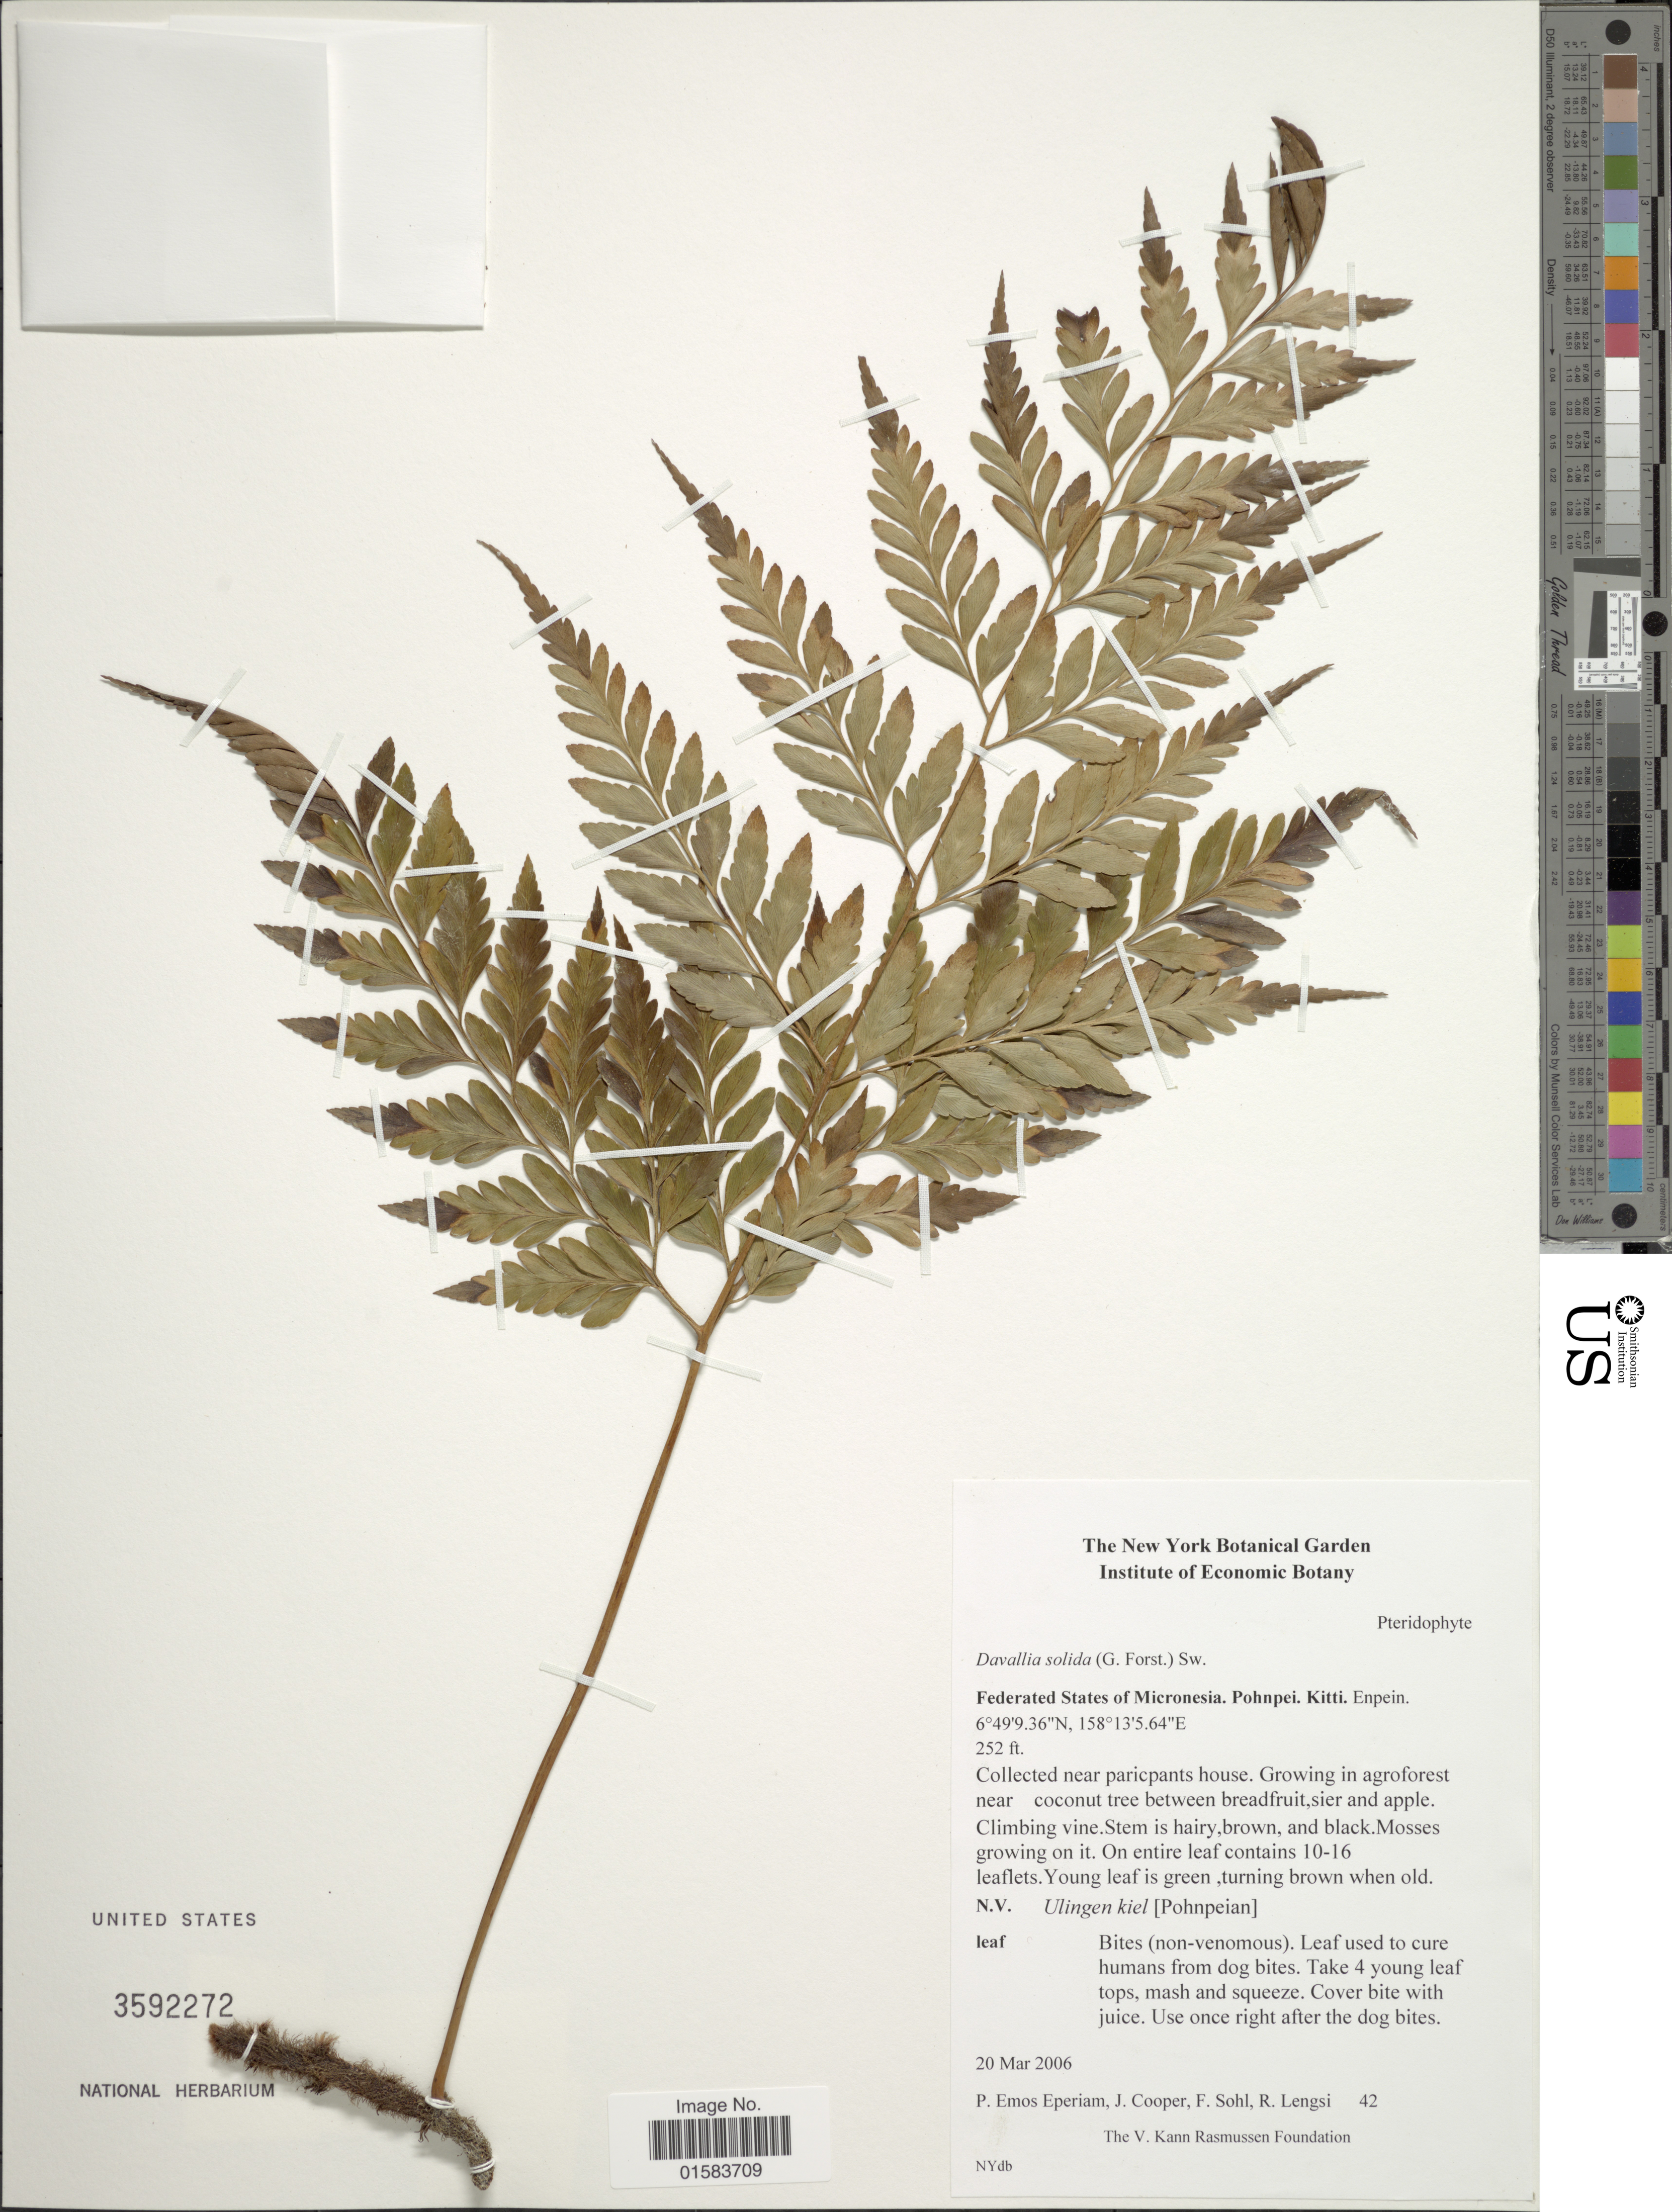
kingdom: Plantae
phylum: Tracheophyta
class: Polypodiopsida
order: Polypodiales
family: Davalliaceae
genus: Davallia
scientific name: Davallia solida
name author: (G. Forst.) Sw.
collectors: P. Eperiam, J. Cooper, F. Sohl & R. Lengsi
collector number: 42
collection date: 2006-03-20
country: Micronesia, Federated States of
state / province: Pohnpei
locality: Enpein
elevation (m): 77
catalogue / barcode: US 3592272